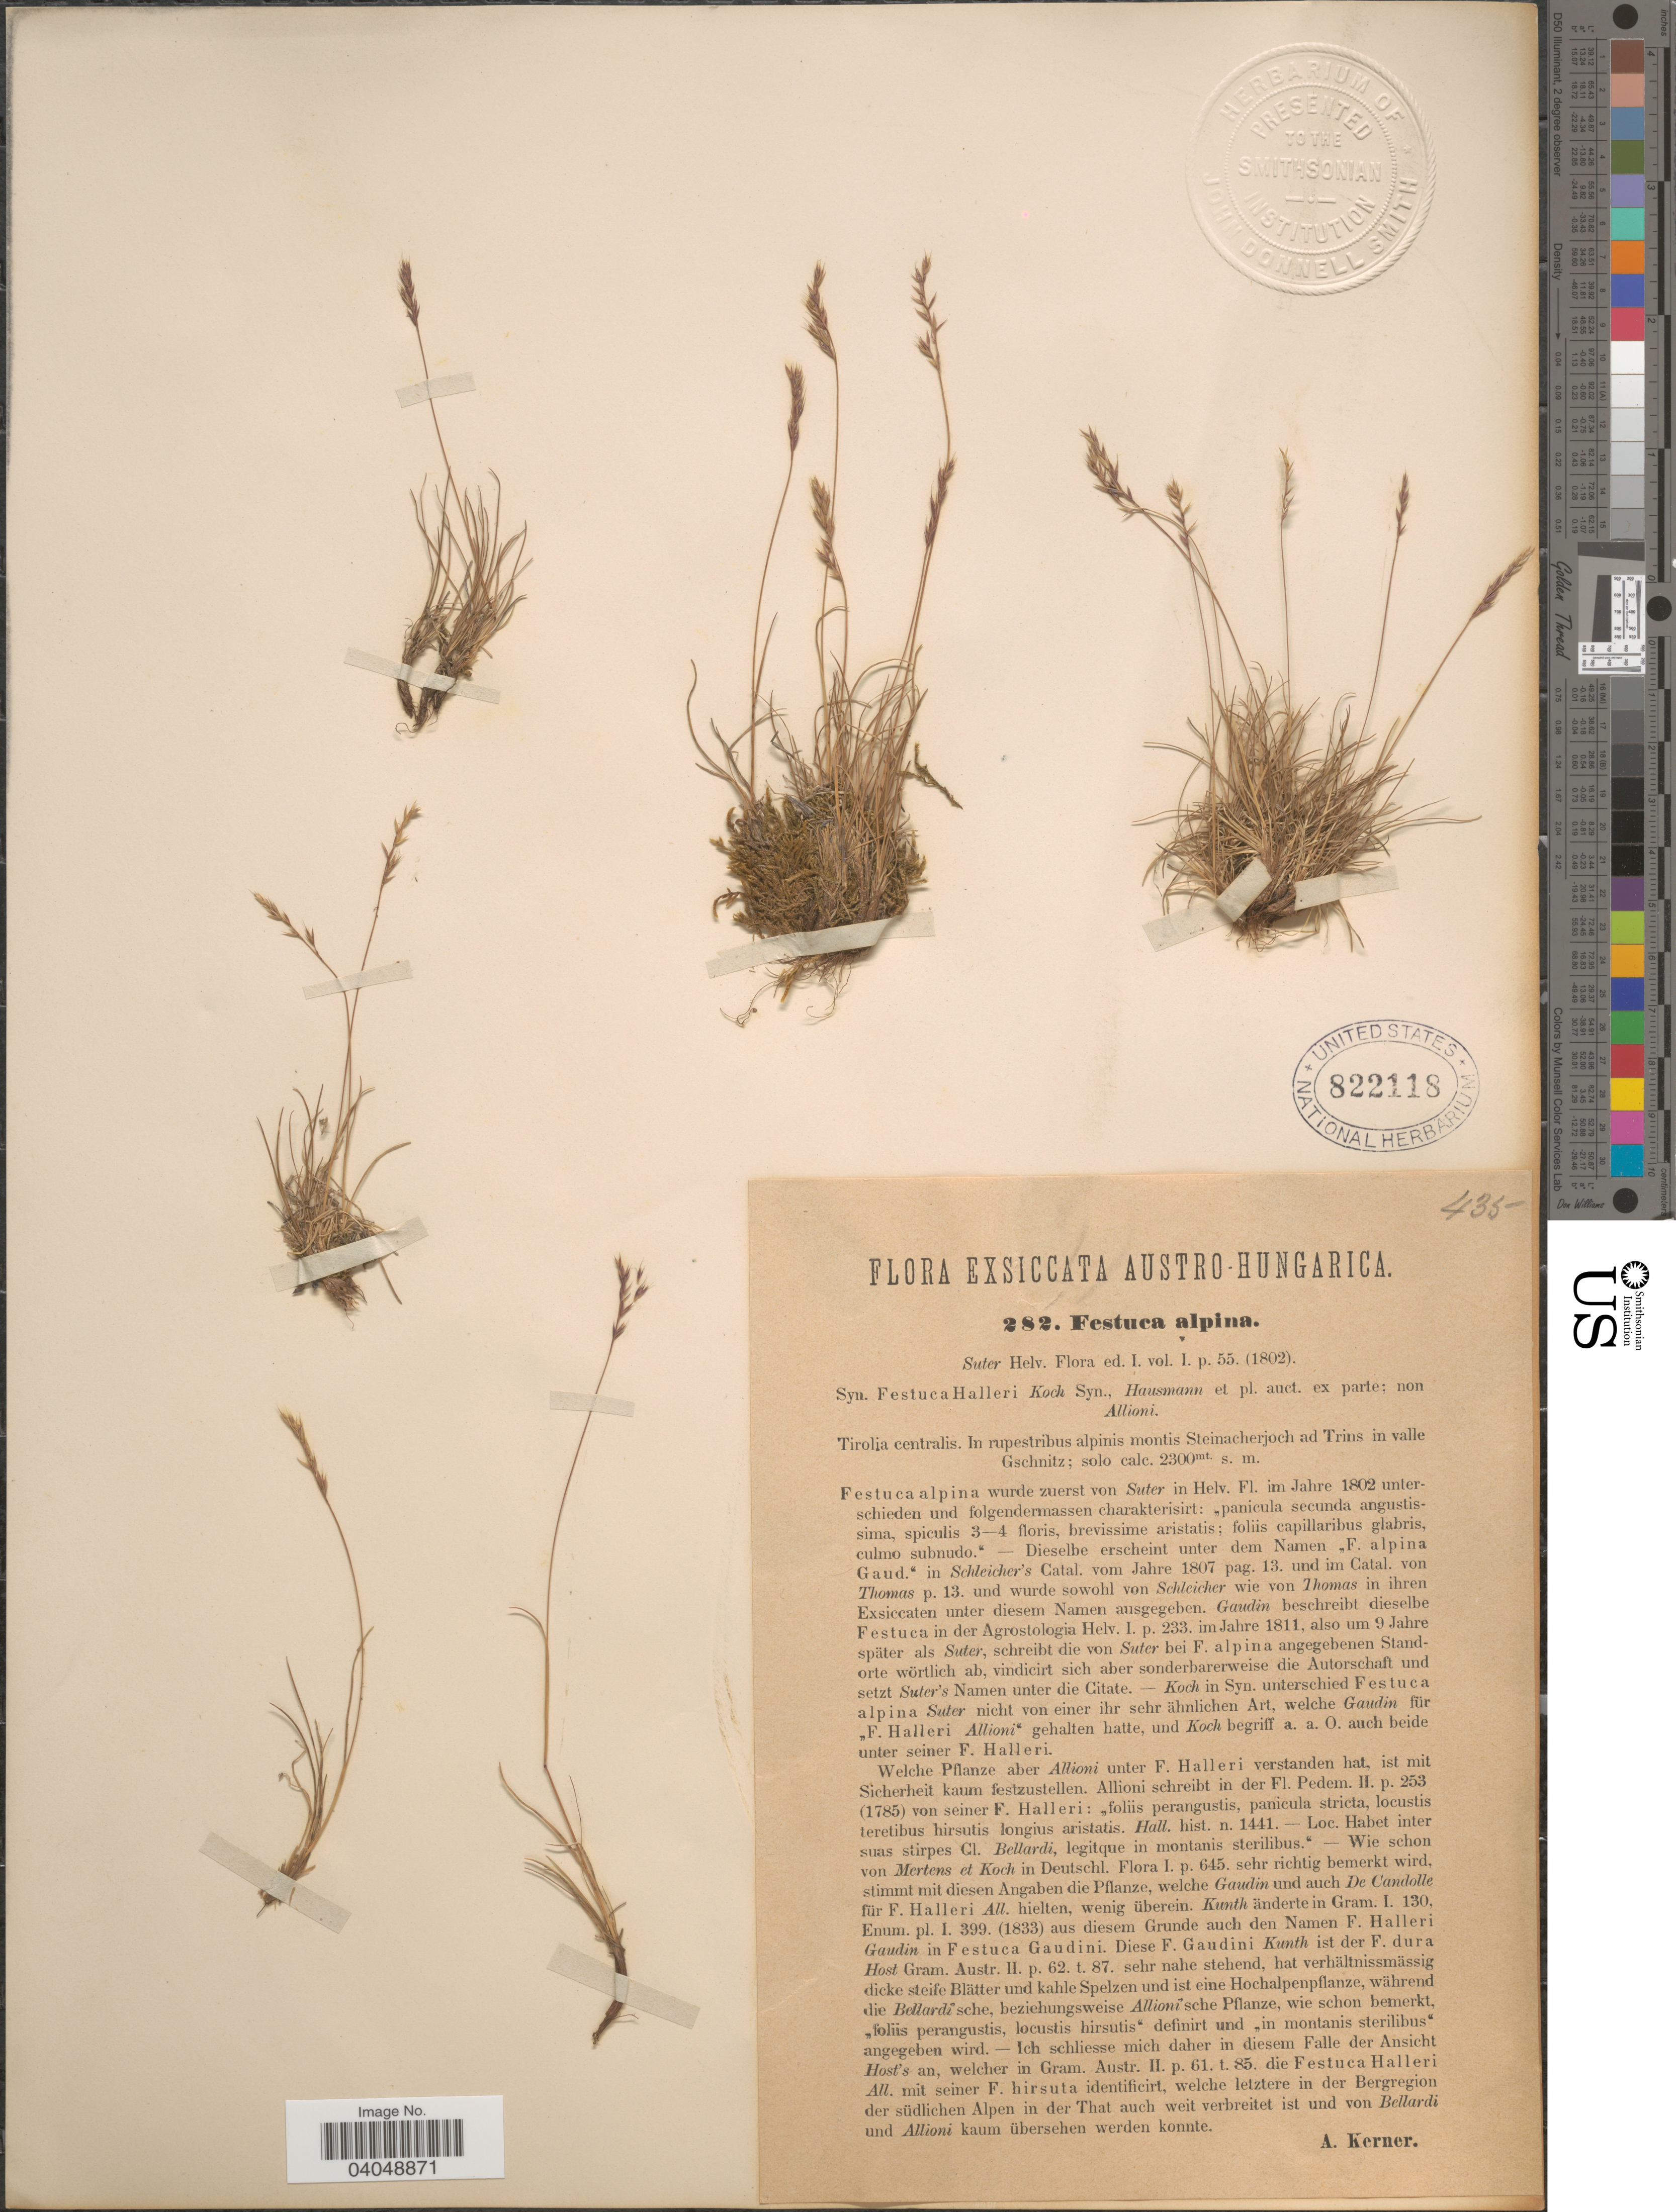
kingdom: Plantae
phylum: Tracheophyta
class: Liliopsida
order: Poales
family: Poaceae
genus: Festuca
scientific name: Festuca alpina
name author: Suter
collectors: A. Kerner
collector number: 282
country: Austria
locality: Austro-Hungarica. Tirolia centralis. In rupestribus alpinis montis Steinacherjoch ad Trins in valle Gschnitz; solo calc.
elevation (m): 2300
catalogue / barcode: US 822118